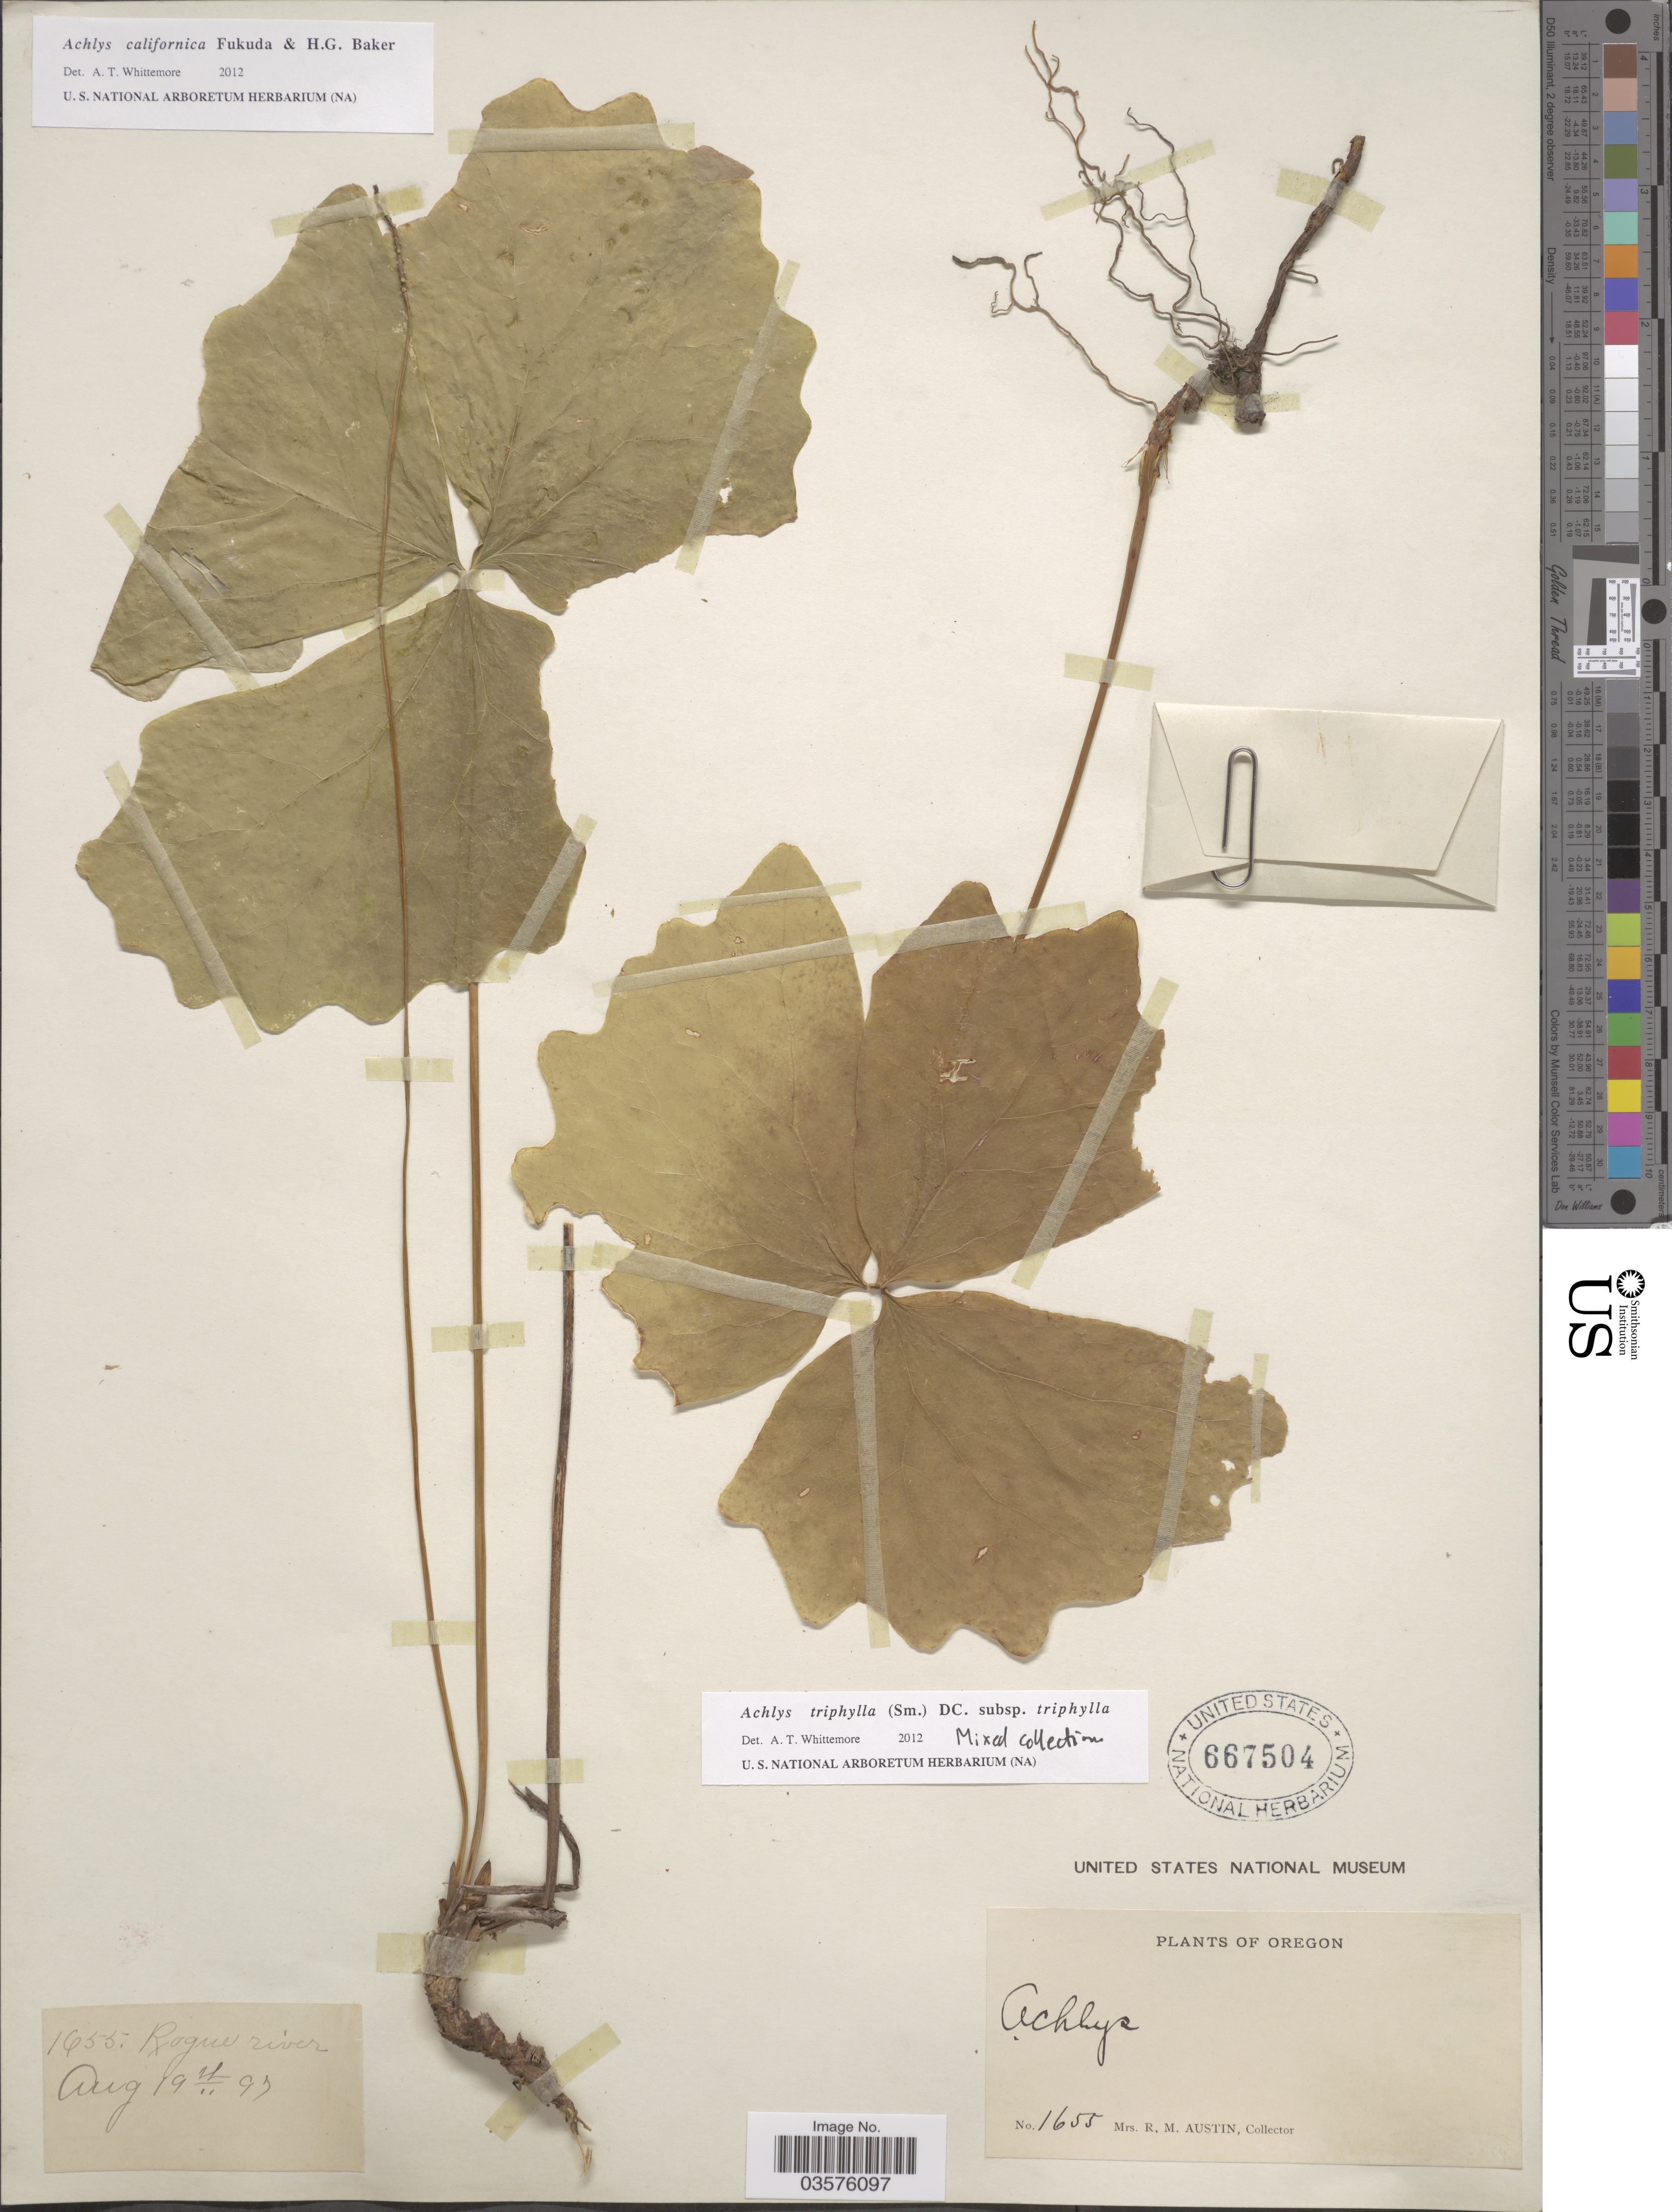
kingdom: Plantae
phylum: Tracheophyta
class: Magnoliopsida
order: Ranunculales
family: Berberidaceae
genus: Achlys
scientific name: Achlys triphylla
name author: (Sm.) DC.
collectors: R. Austin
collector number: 1655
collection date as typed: Transcribed d/m/y: 19/8/97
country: United States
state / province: Oregon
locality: Rogue river.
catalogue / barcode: US 667504